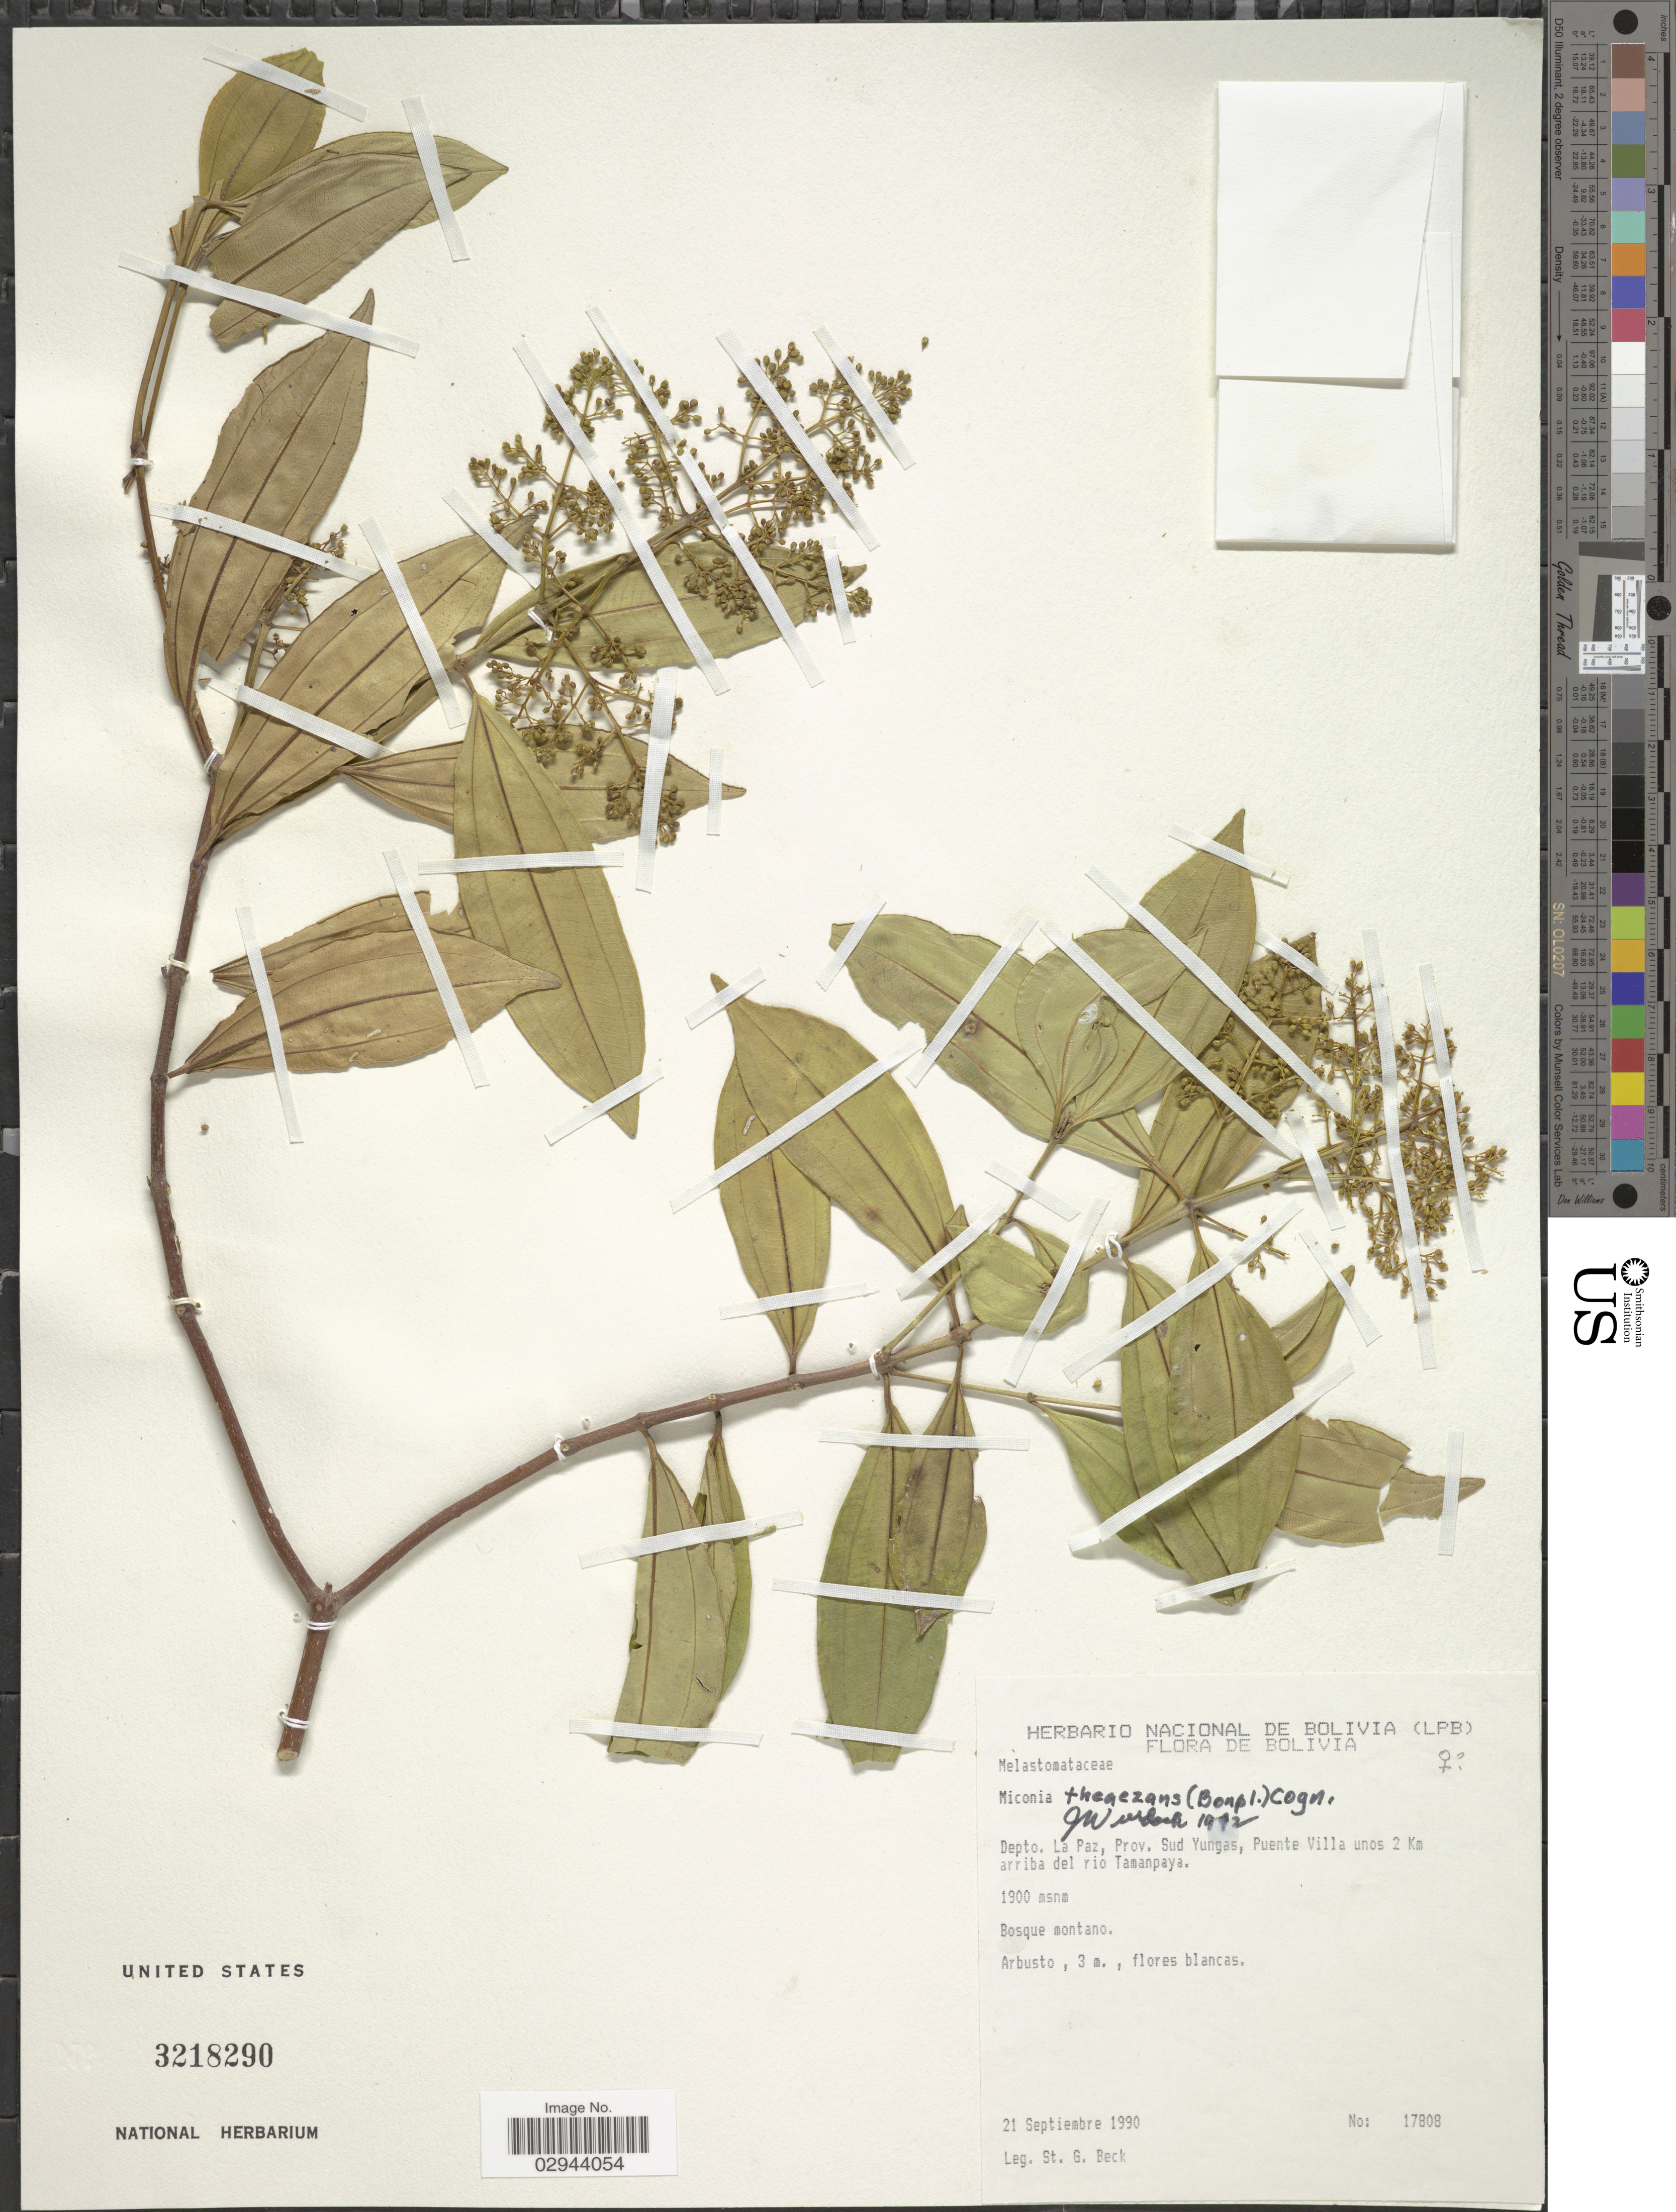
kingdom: Plantae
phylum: Tracheophyta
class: Magnoliopsida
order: Myrtales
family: Melastomataceae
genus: Miconia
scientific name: Miconia theizans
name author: (Bonpl.) Cogn.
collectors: S. G. Beck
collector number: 17808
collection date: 1990-09-21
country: Bolivia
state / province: La Paz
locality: Depto. La Paz, Prov. Sud Yungas, Puente Villa unos 2 Km arriba del rio Tamanpaya.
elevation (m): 1900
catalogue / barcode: US 3218290